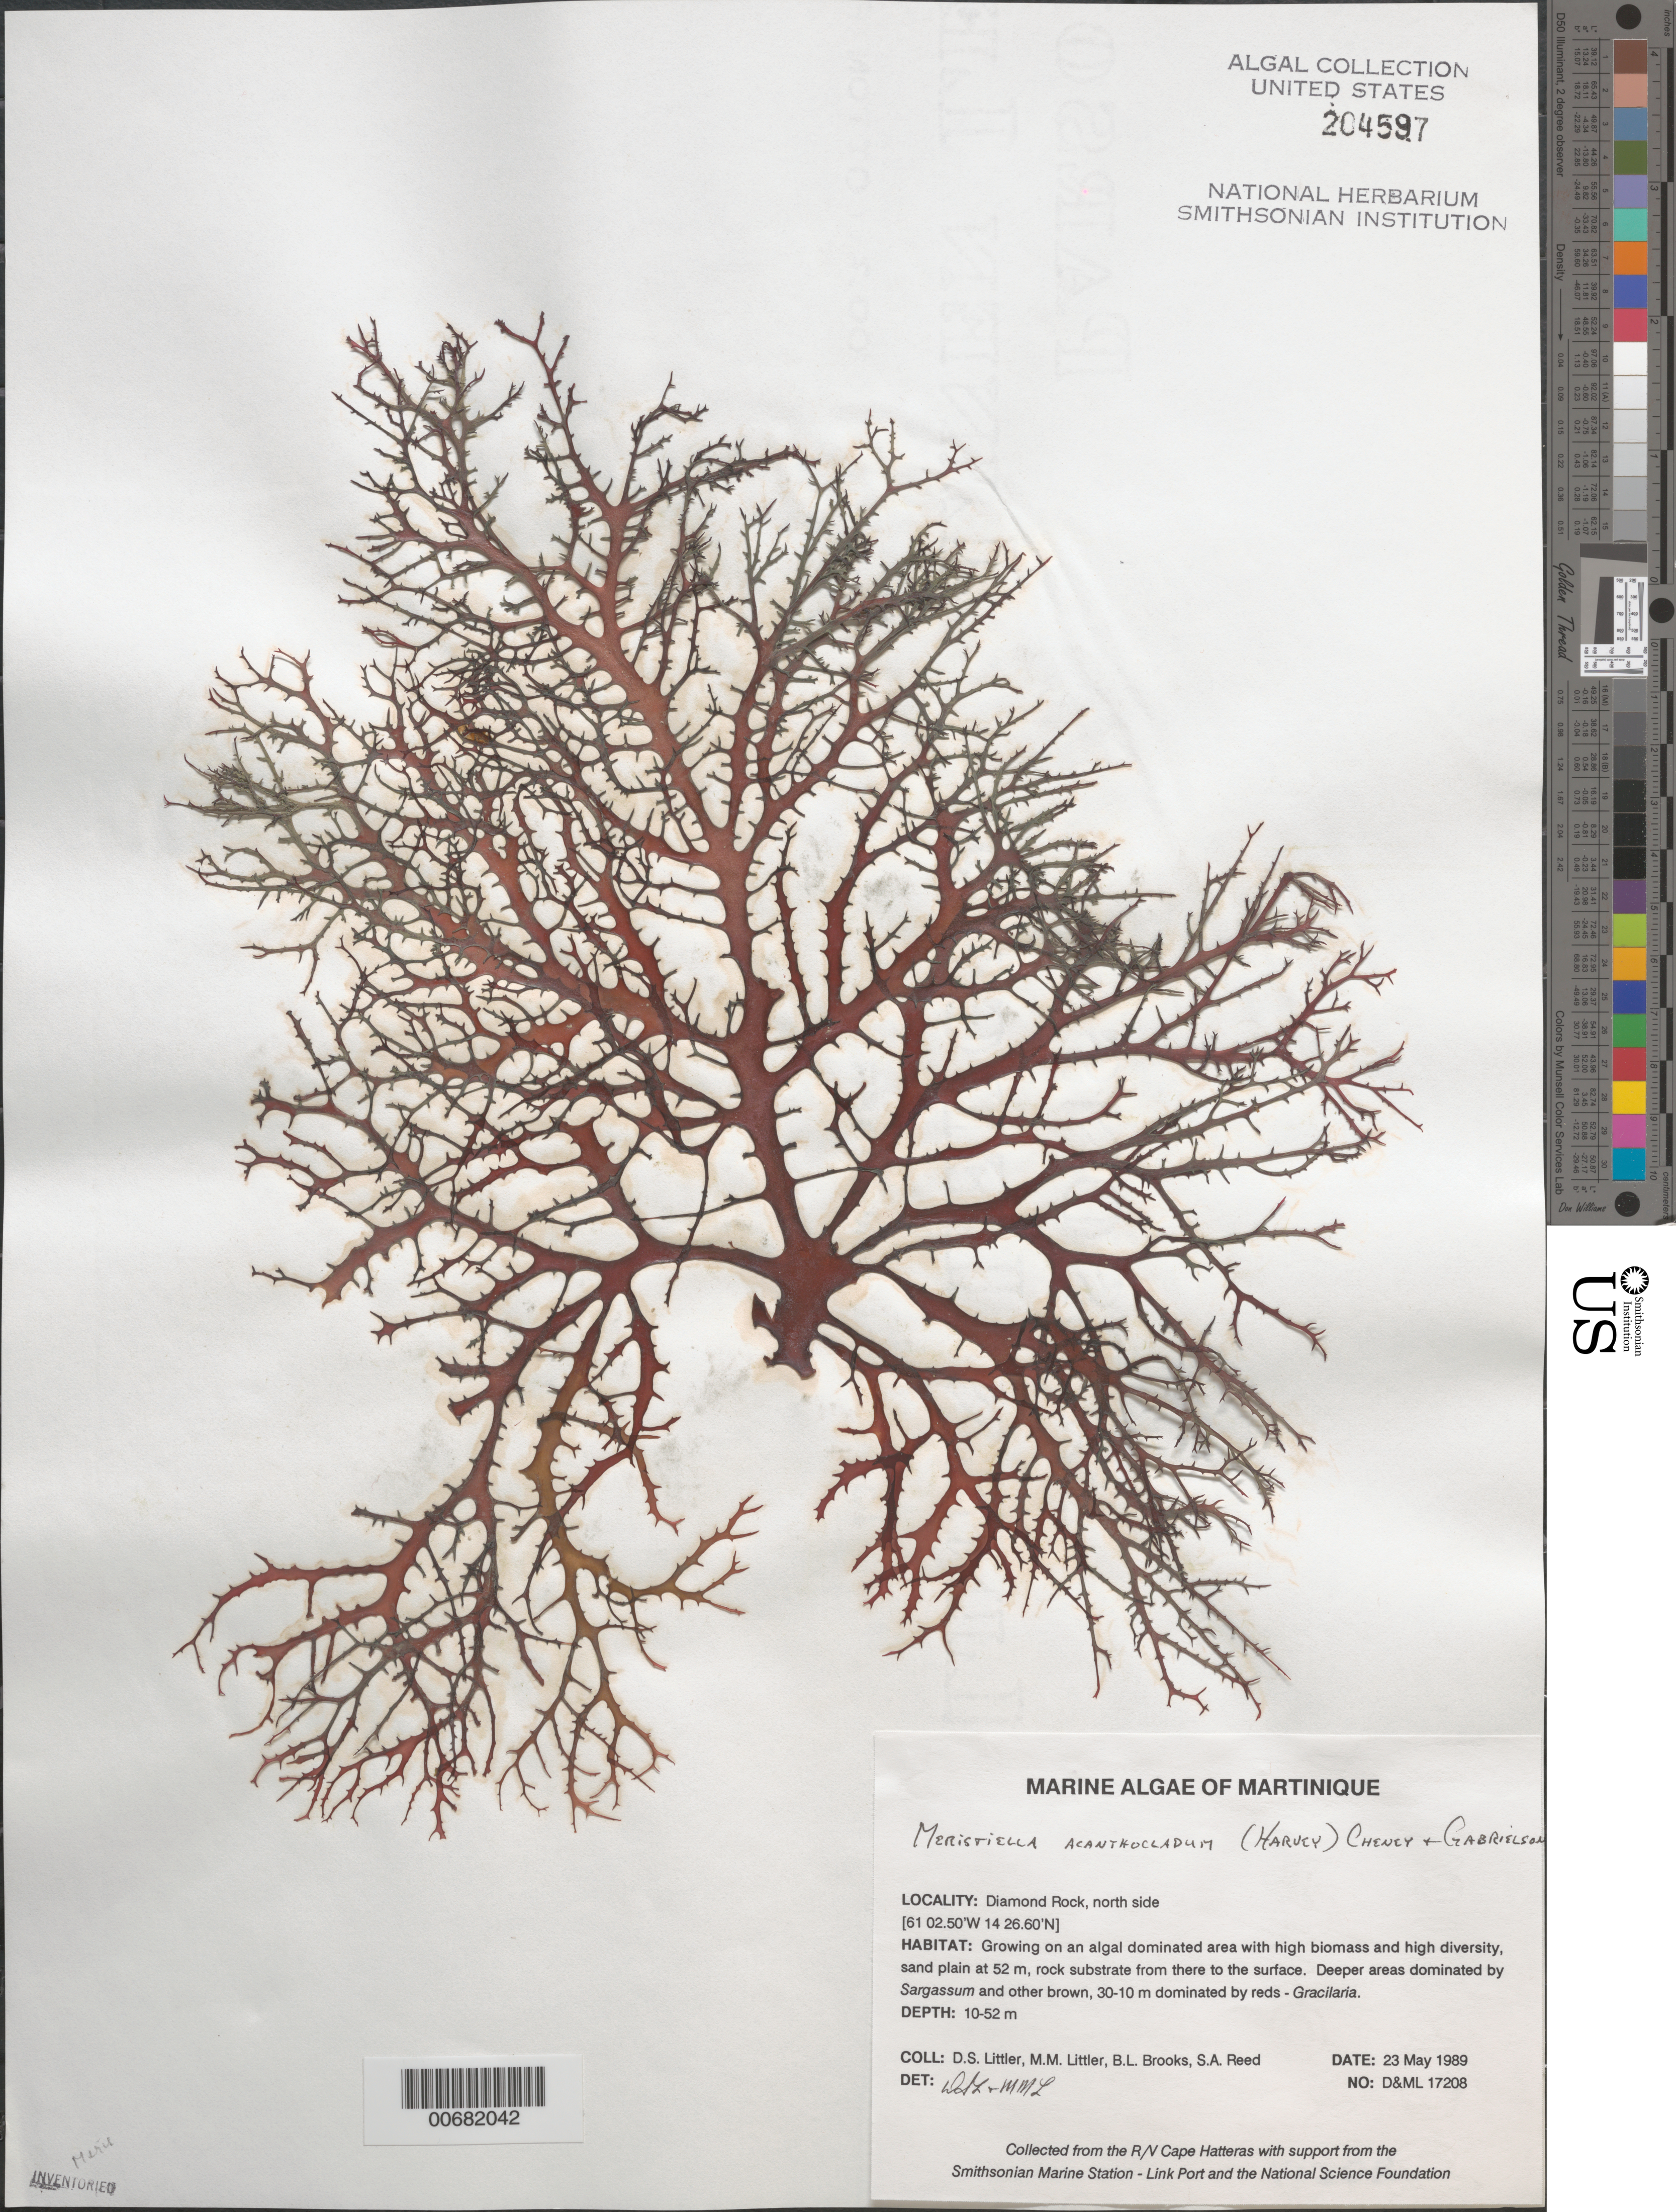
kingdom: Plantae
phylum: Rhodophyta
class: Florideophyceae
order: Gigartinales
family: Areschougiaceae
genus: Meristiella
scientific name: Meristiella acanthocladum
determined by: Littler, D. S.; Littler, M. M.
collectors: D. S. Littler, M. M. Littler, B. Brooks & S. Reed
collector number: D&ML 17208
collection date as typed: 23 May 1989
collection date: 1989-05-23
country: Martinique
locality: Diamond Rock, north side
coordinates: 14 26.60' N, 61 02.50' W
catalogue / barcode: US 204597